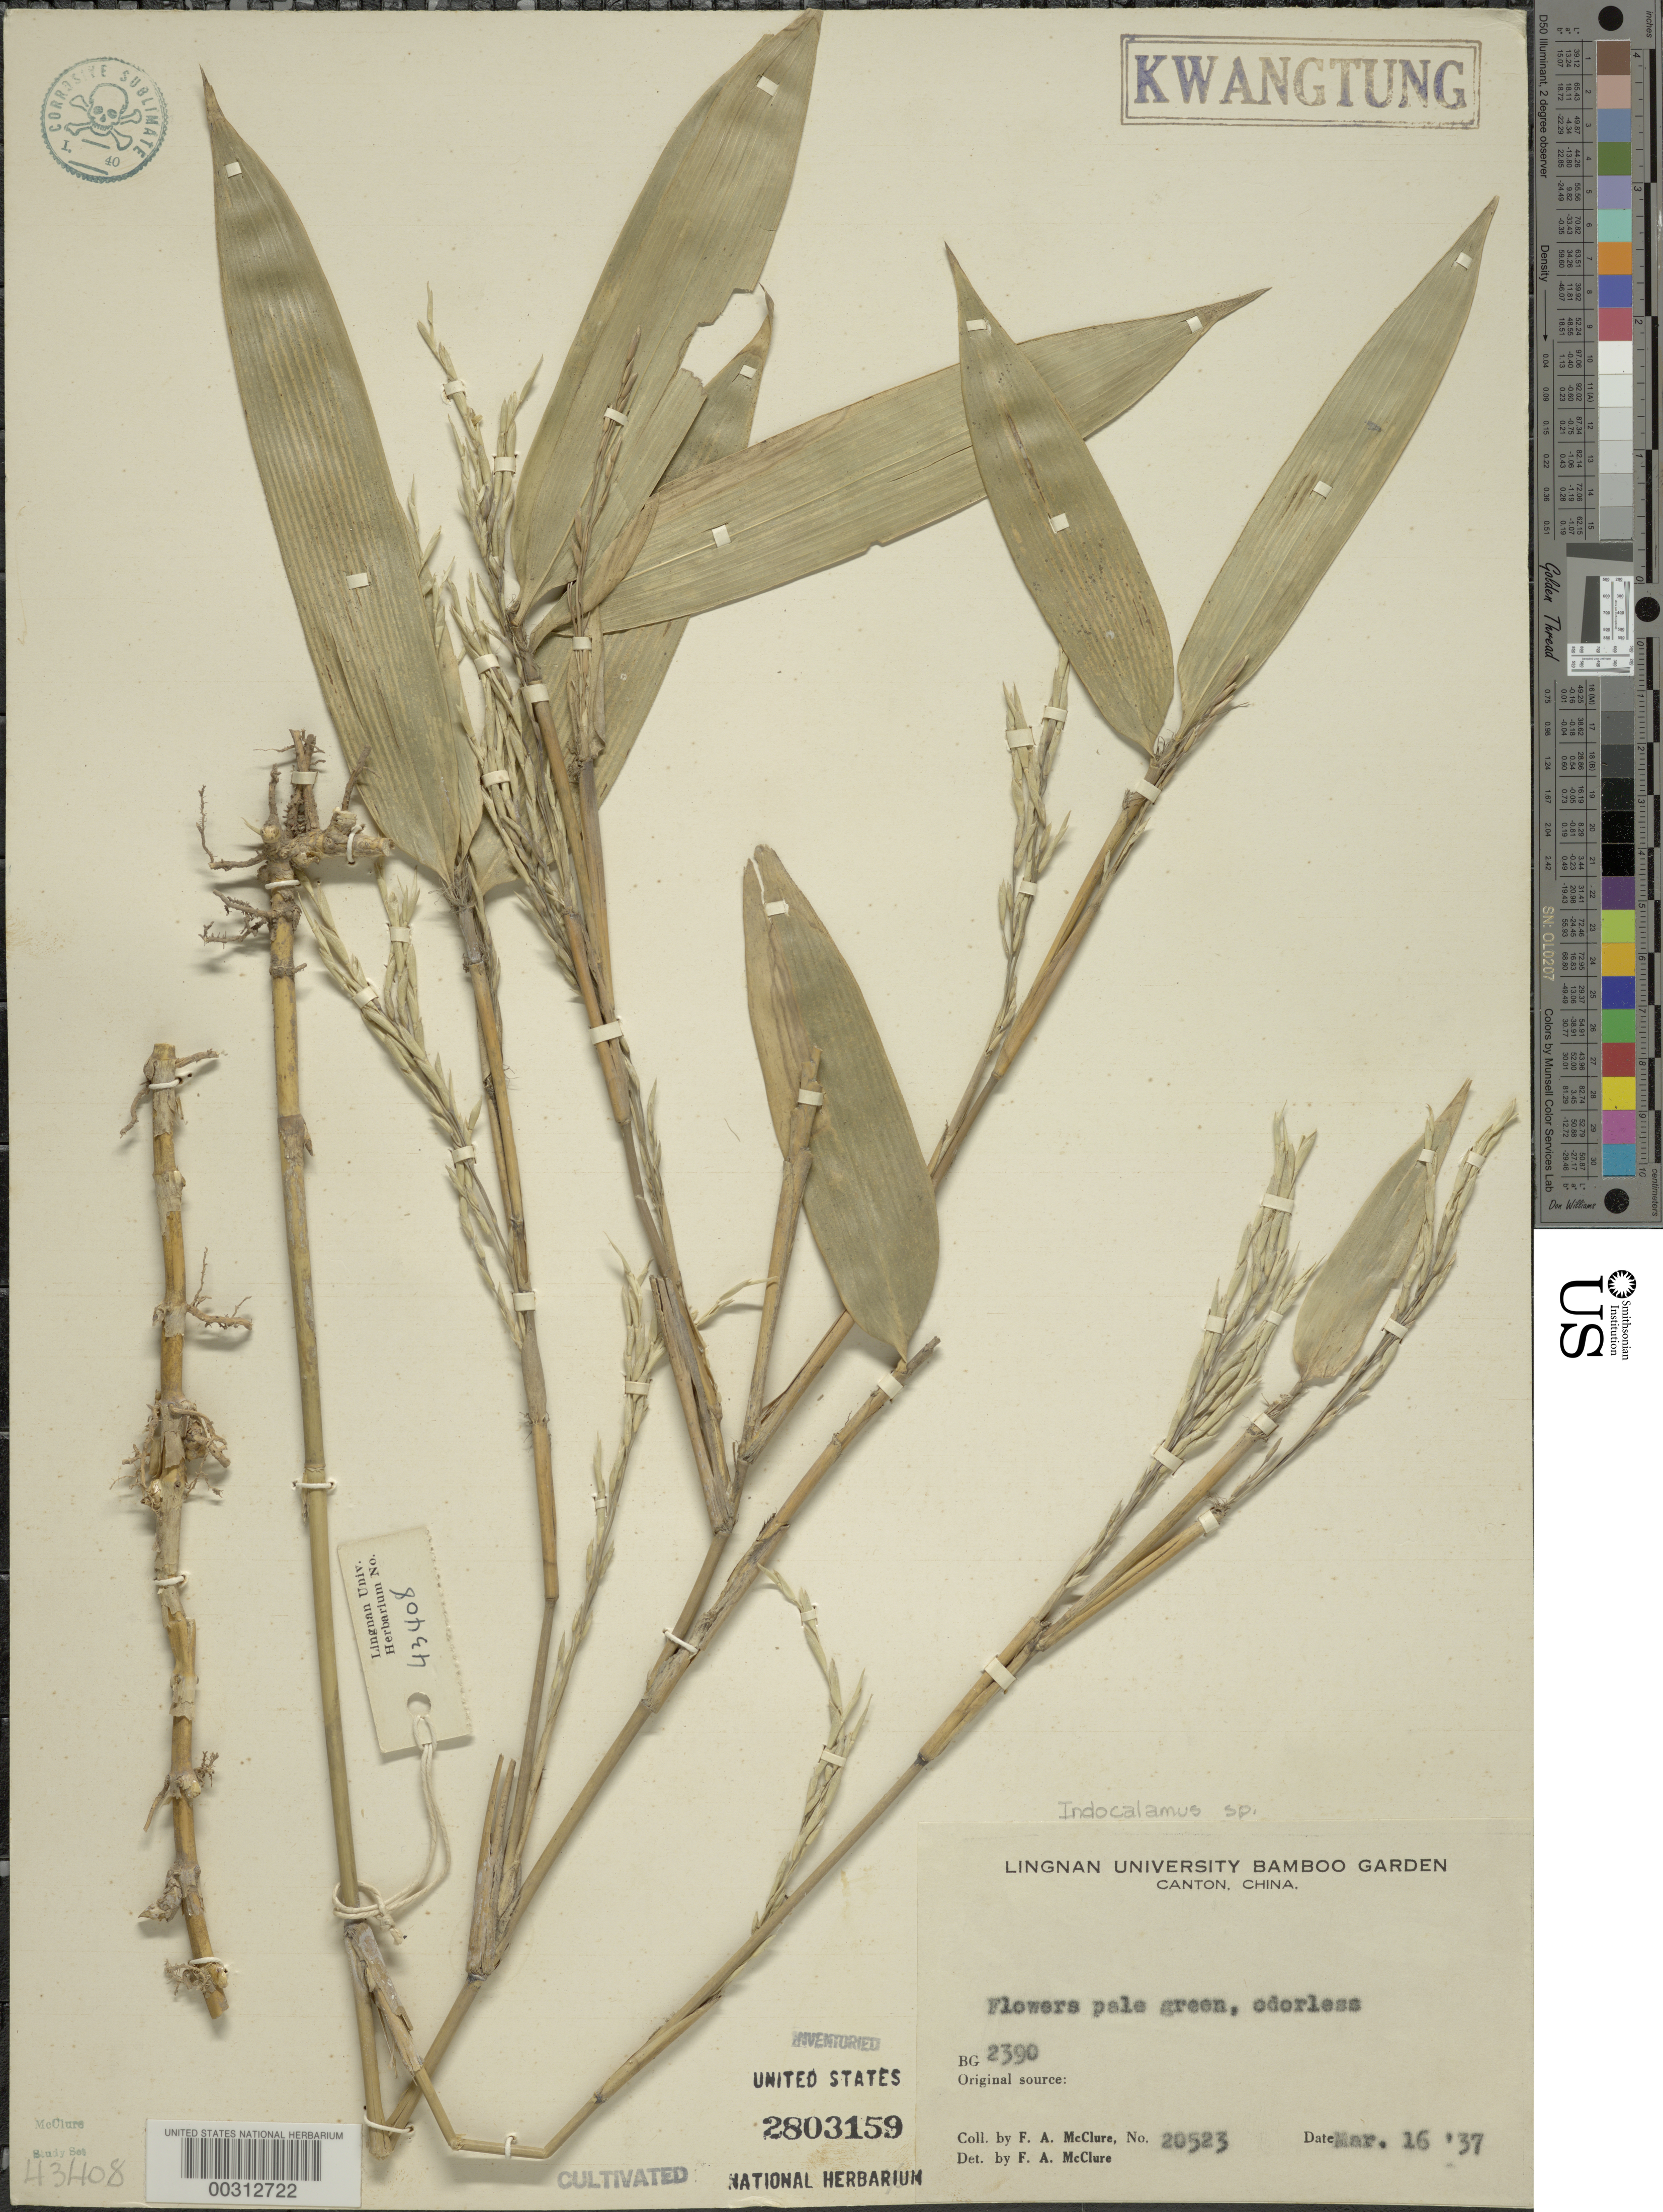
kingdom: Plantae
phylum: Tracheophyta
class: Liliopsida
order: Poales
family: Poaceae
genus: Indocalamus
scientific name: Indocalamus sp.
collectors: F. A. McClure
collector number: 20523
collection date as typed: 16 Mar 1937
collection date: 1937-03-16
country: China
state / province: Guangdong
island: Honam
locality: Lingnan univ. bg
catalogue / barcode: US 2803159